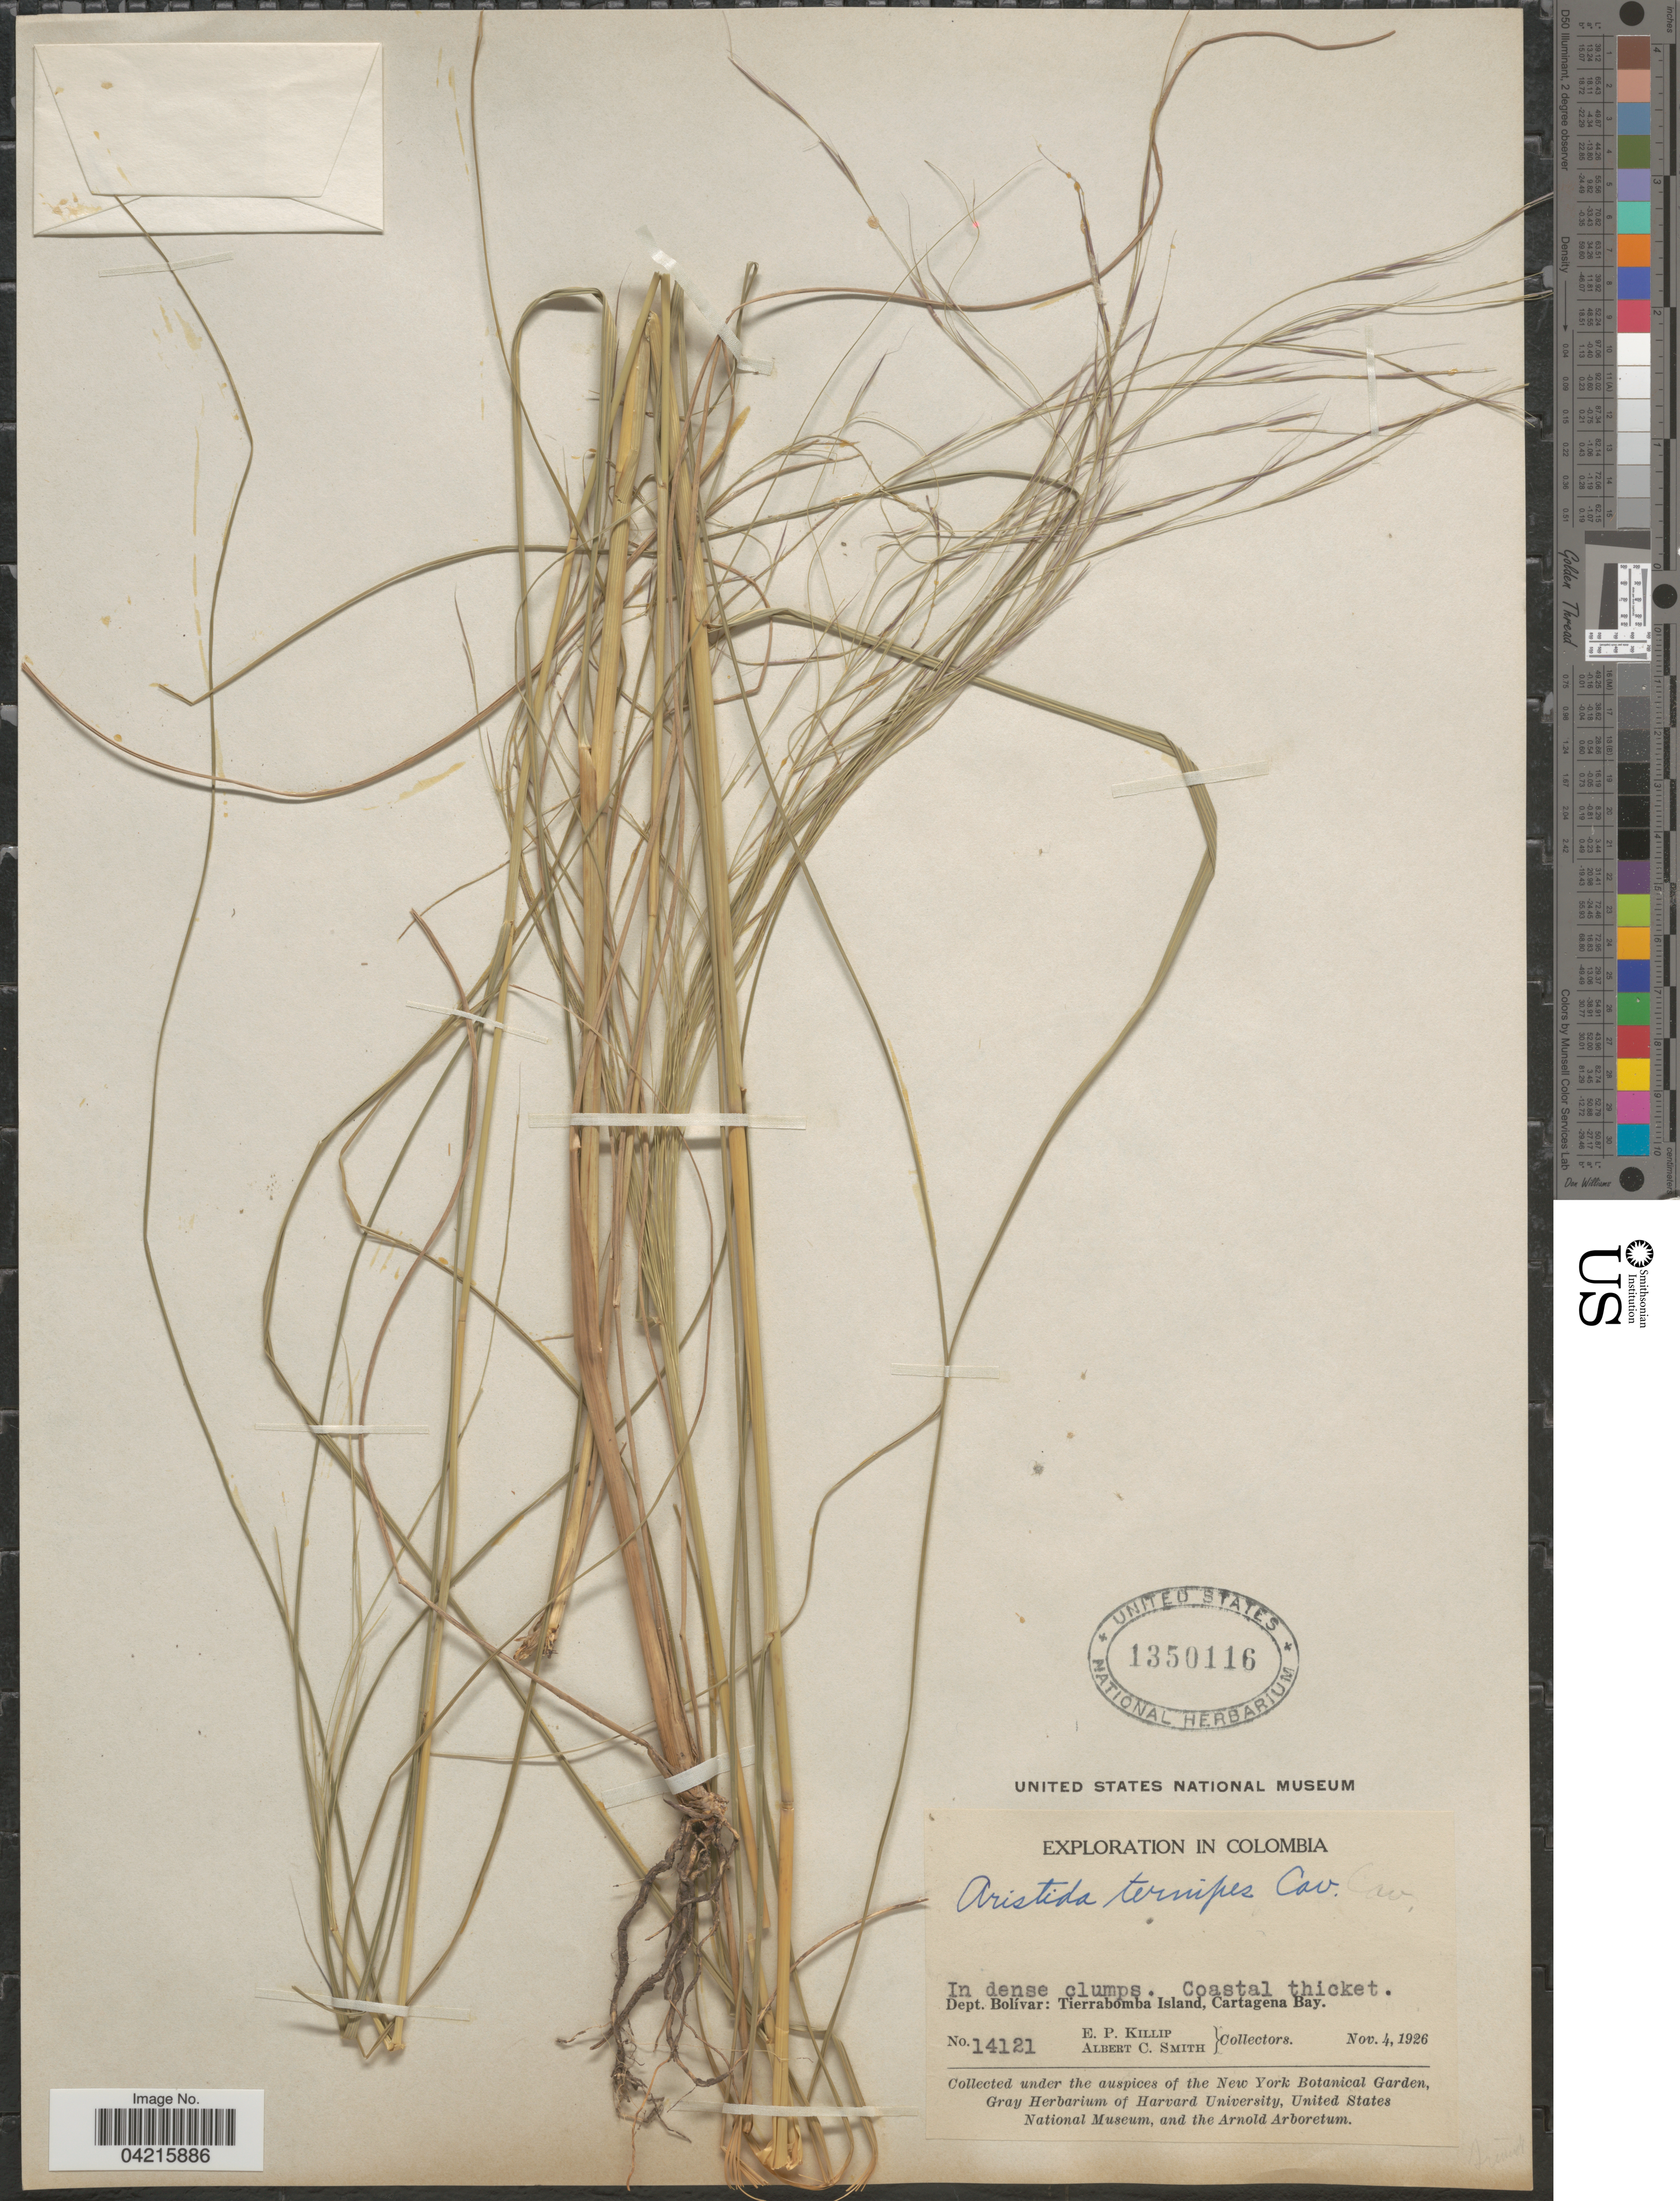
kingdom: Plantae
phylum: Tracheophyta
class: Liliopsida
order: Poales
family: Poaceae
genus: Aristida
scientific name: Aristida ternipes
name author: Cav.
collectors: E. P. Killip & A. C. Smith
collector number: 14121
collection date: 1926-11-04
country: Colombia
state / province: Bolívar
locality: Exploration in Colombia. Dept. Bolívar: Tierrabomba Island, Cartagena Bay.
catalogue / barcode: US 1350116